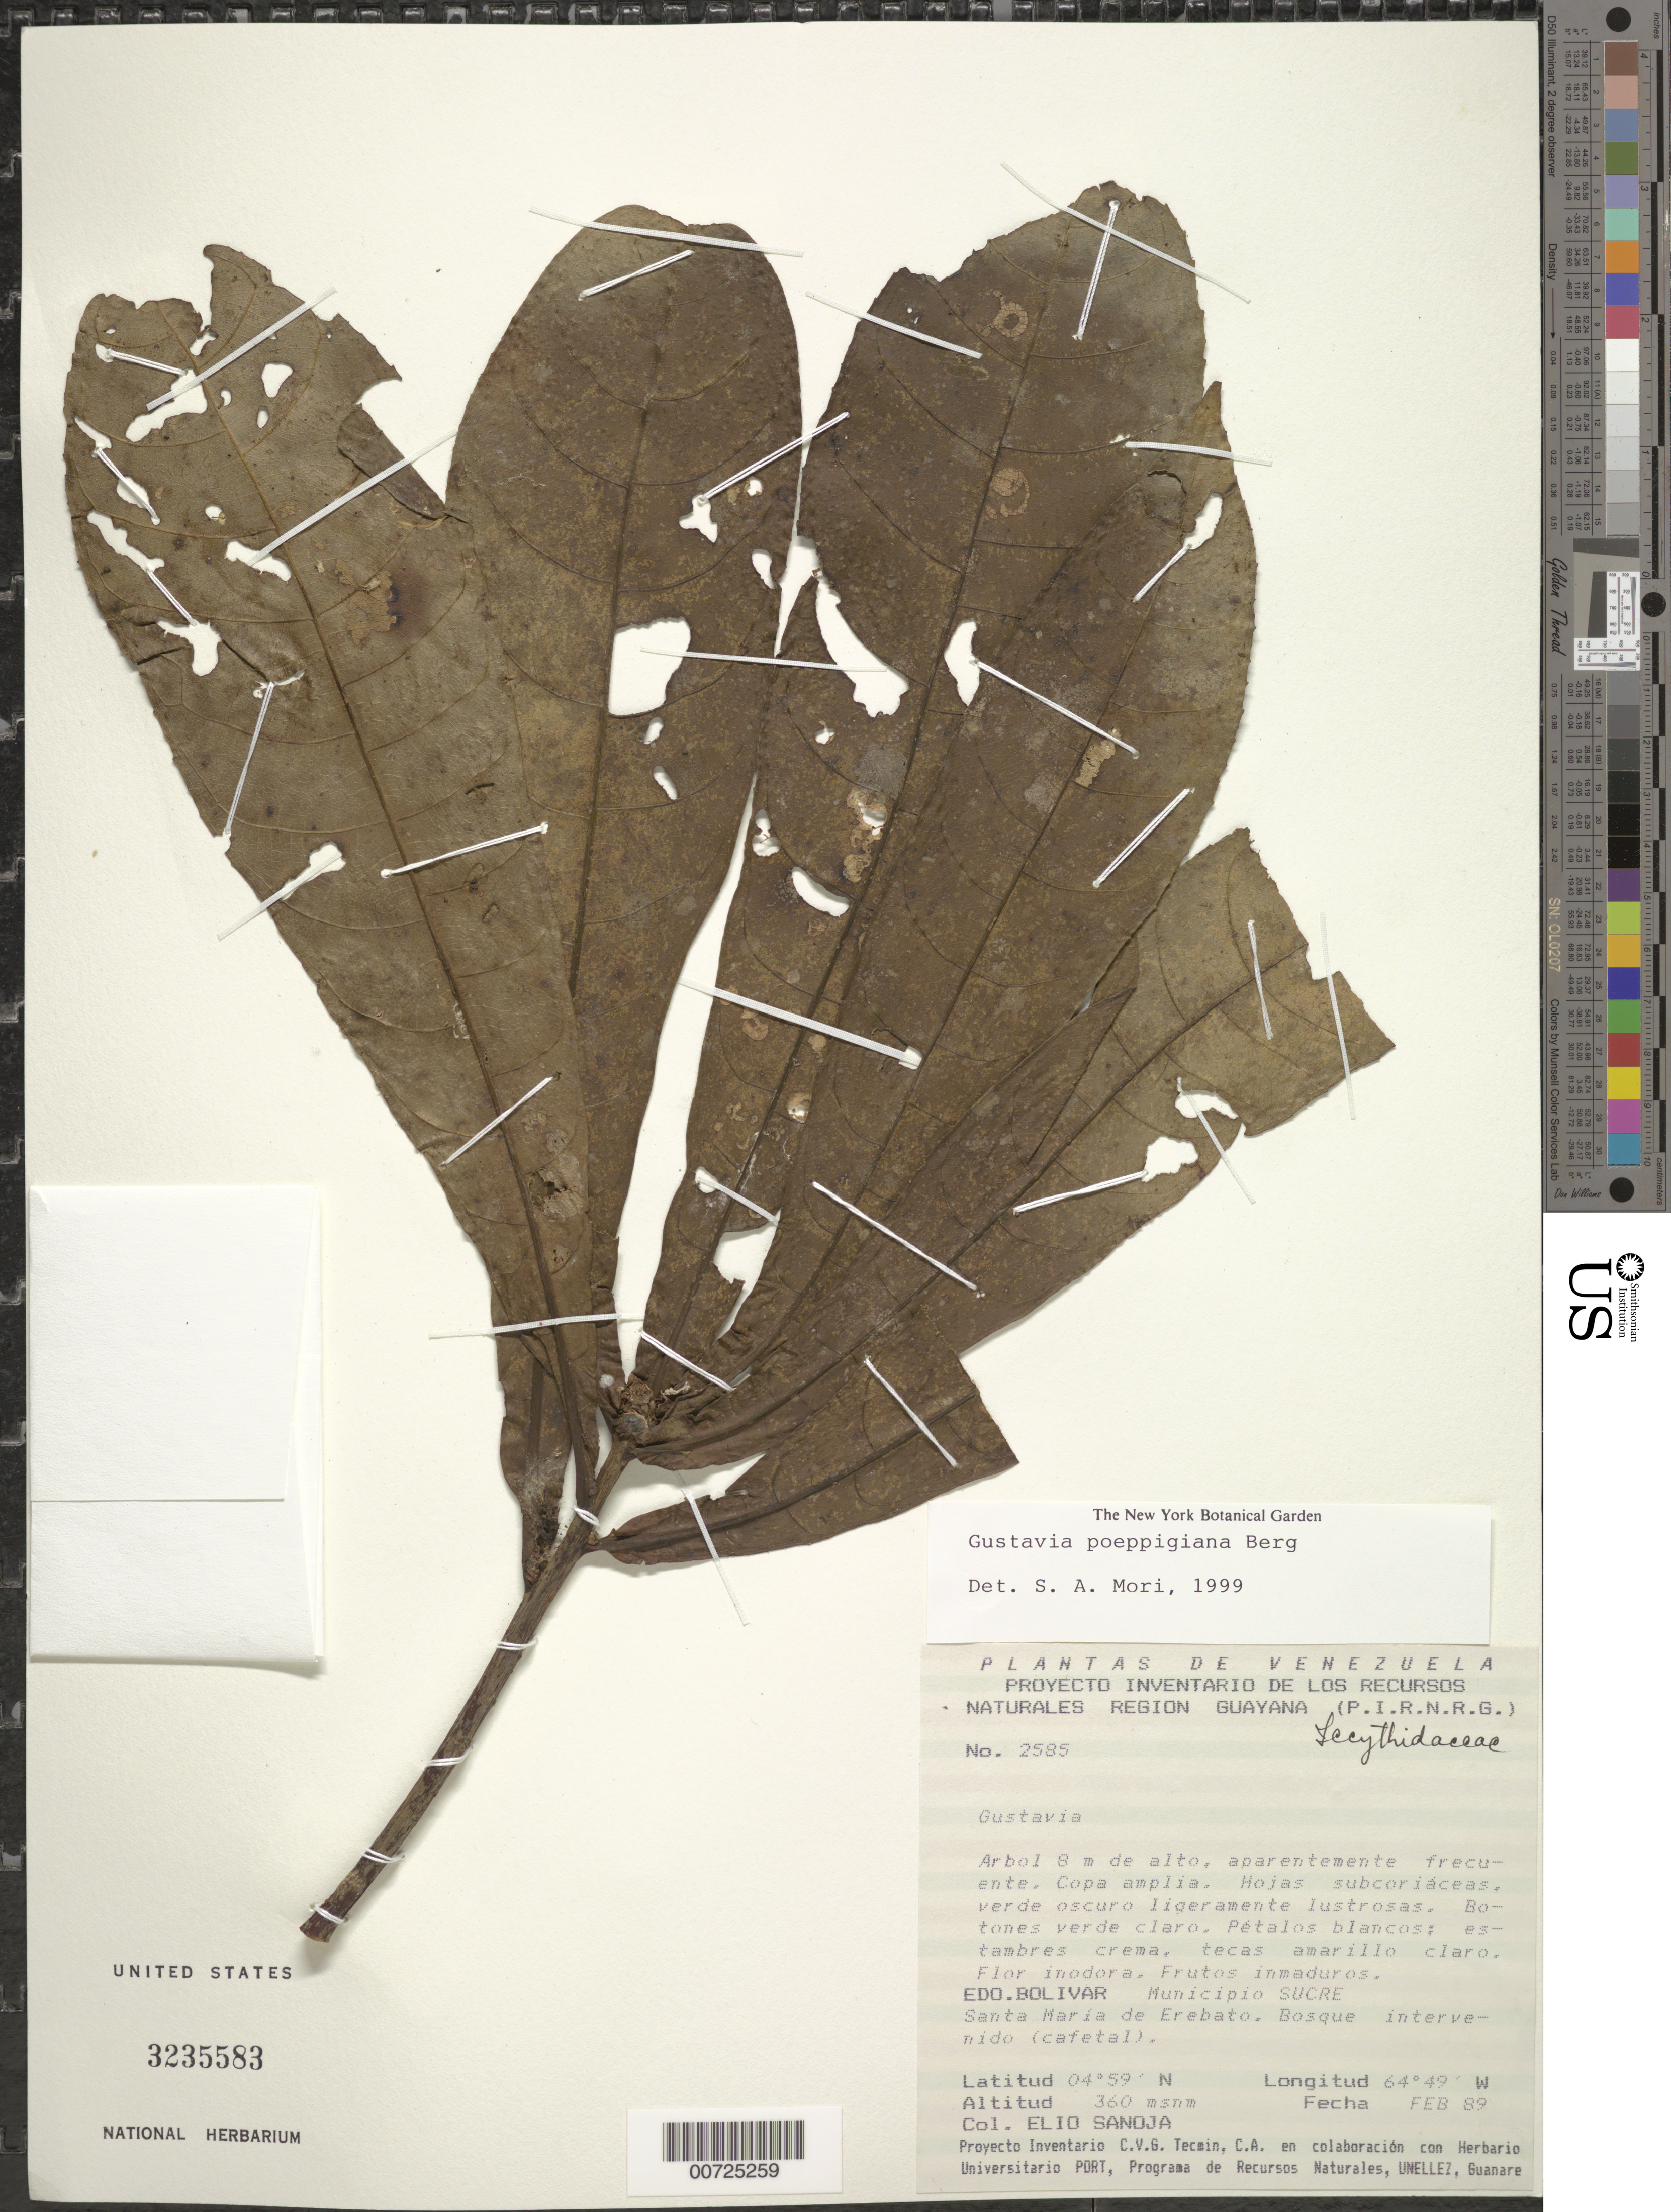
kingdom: Plantae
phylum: Tracheophyta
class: Magnoliopsida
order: Ericales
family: Lecythidaceae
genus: Gustavia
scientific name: Gustavia poeppigiana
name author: O. Berg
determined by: Mori, Scott A.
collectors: E. Sanoja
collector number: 2585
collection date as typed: Feb-89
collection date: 1989-02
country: Venezuela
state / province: Bolívar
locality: Mun. Sucre, Santa María de Erebato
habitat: Bosque intervenido (cafetal)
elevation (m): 360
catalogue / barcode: US 3235583